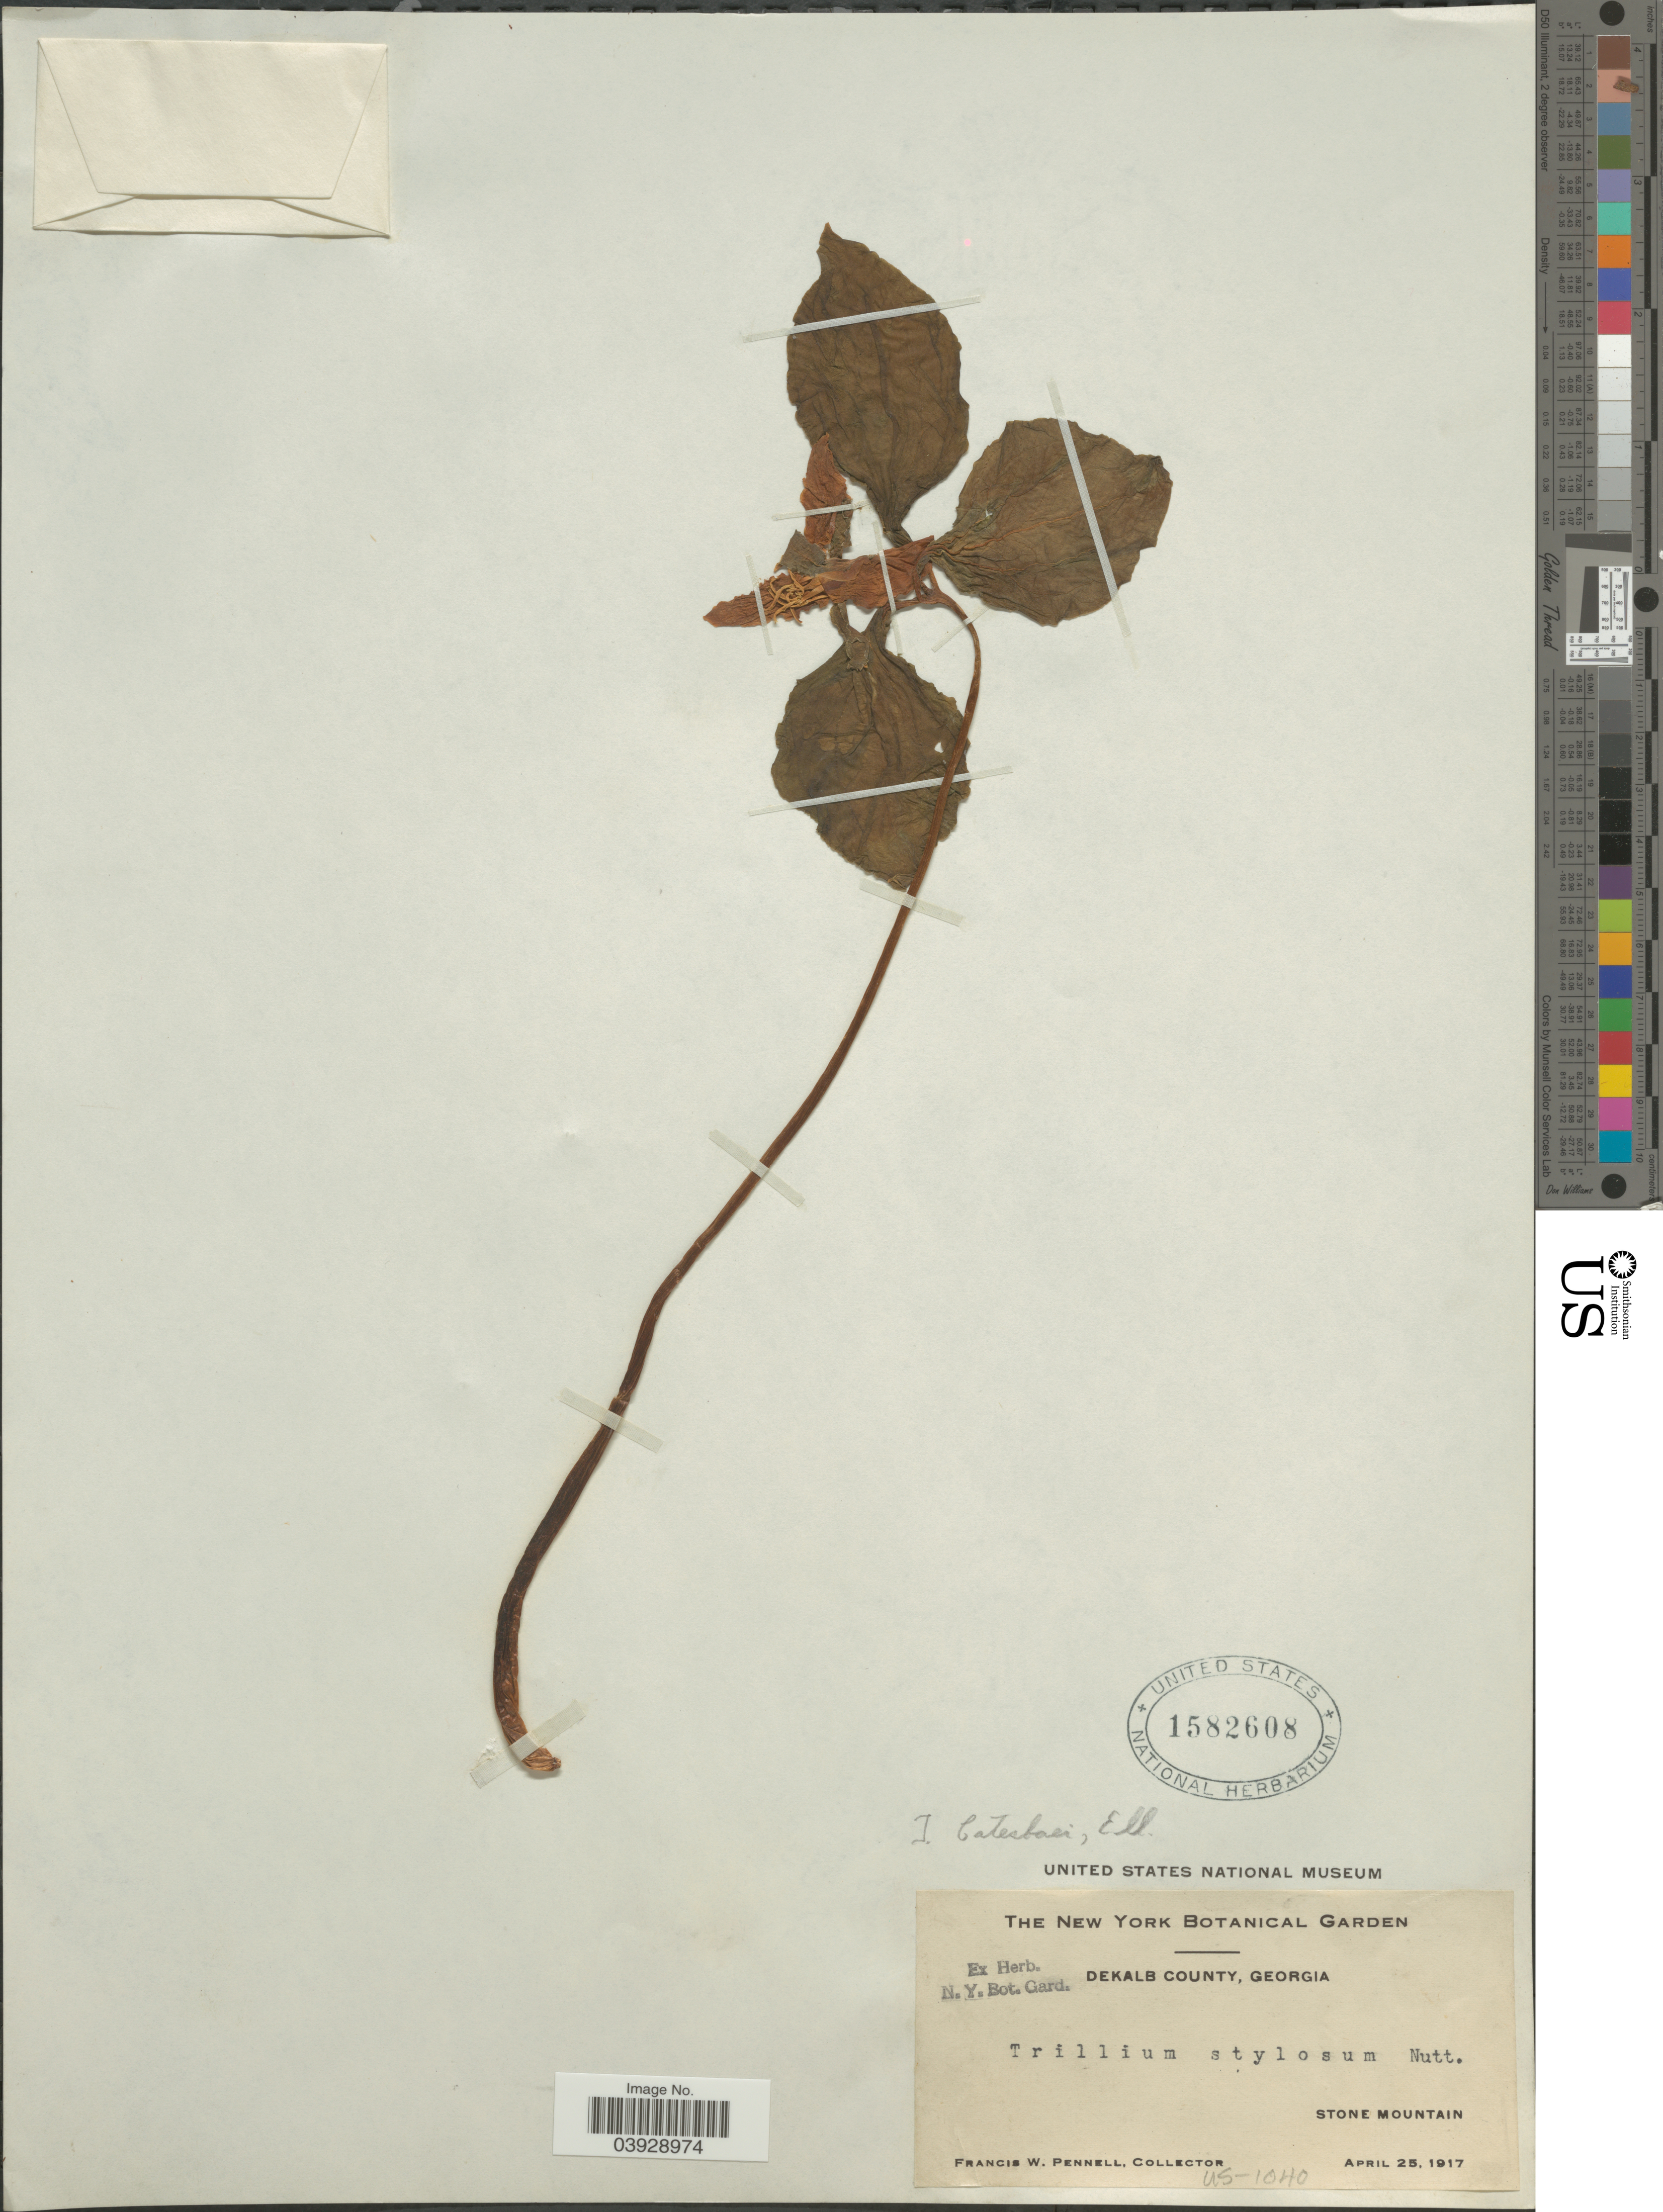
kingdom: Plantae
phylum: Tracheophyta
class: Liliopsida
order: Liliales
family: Melanthiaceae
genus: Trillium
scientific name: Trillium catesbaei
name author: Elliott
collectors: F. W. Pennell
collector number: US-1040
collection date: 1917-04-25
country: United States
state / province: Georgia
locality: Dekalb County. Stone Mountain.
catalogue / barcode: US 1582608